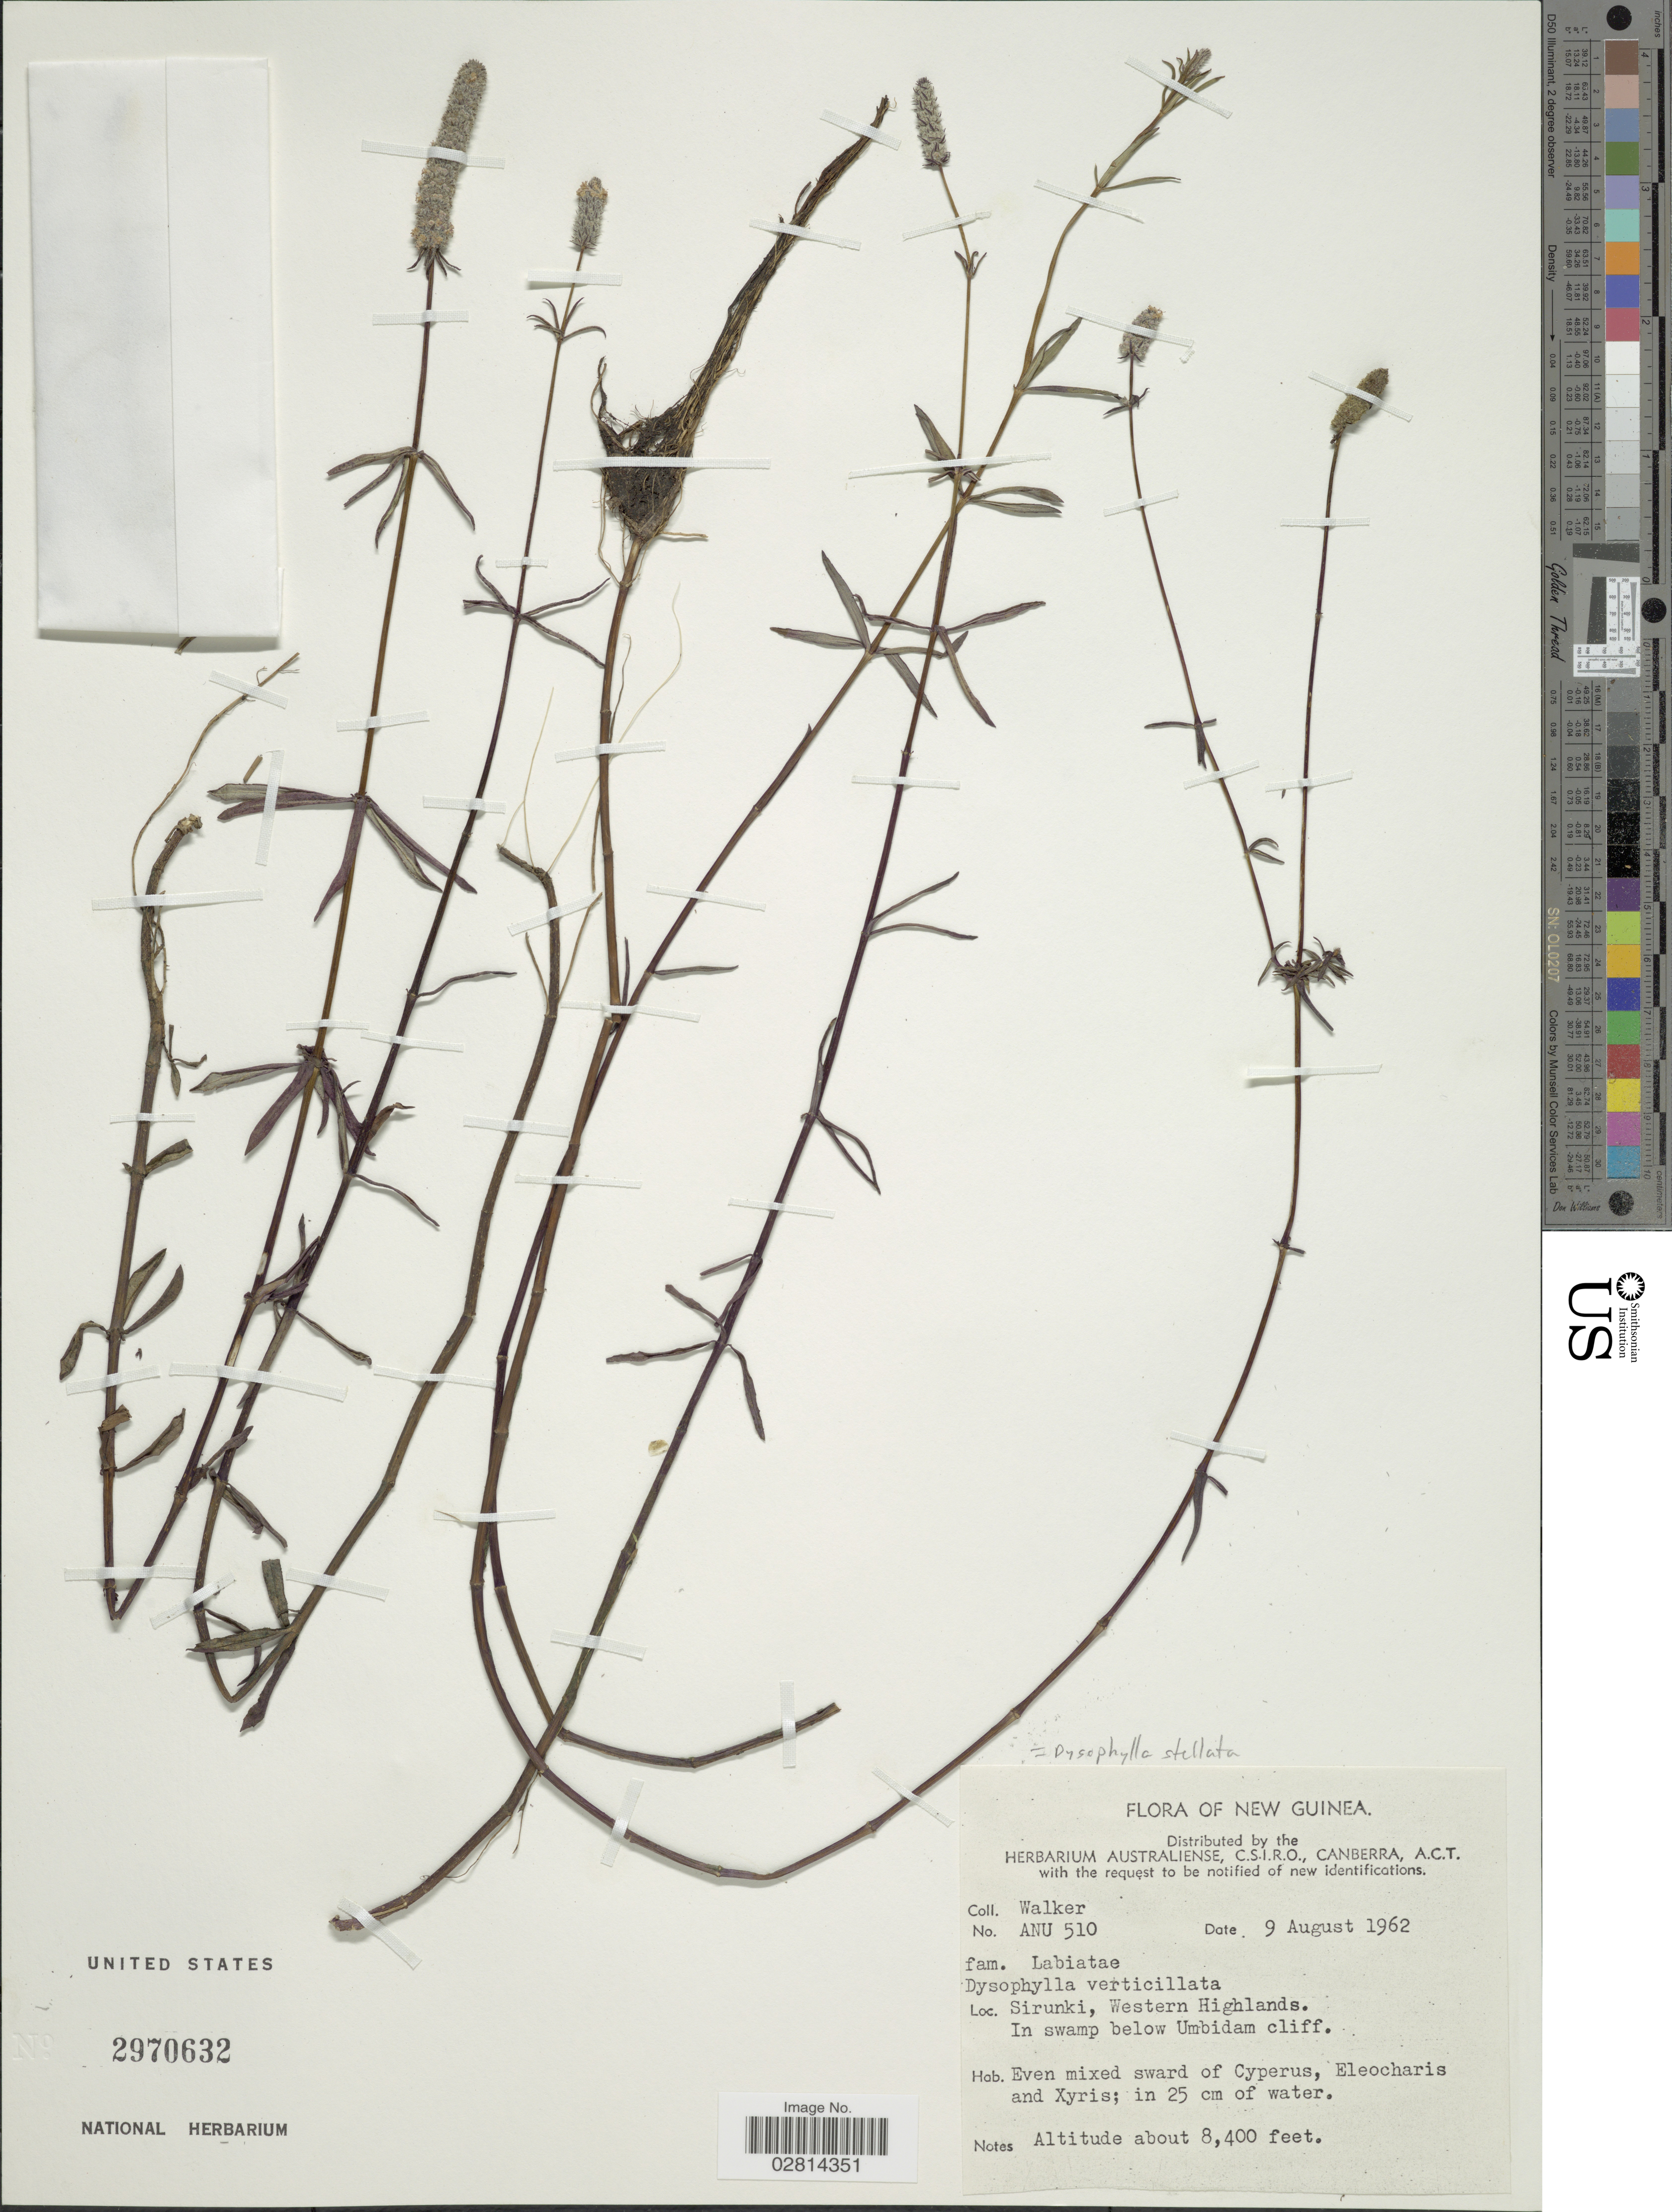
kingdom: Plantae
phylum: Tracheophyta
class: Magnoliopsida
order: Lamiales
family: Lamiaceae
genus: Pogostemon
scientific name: Pogostemon stellatus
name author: (Lour.) Kuntze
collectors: -. Walker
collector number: ANU510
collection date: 1962-08-09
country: Papua New Guinea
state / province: Western Highlands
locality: New Guinea. Sirunki. In swamp below Umbidam cliff.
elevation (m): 2560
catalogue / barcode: US 2970632